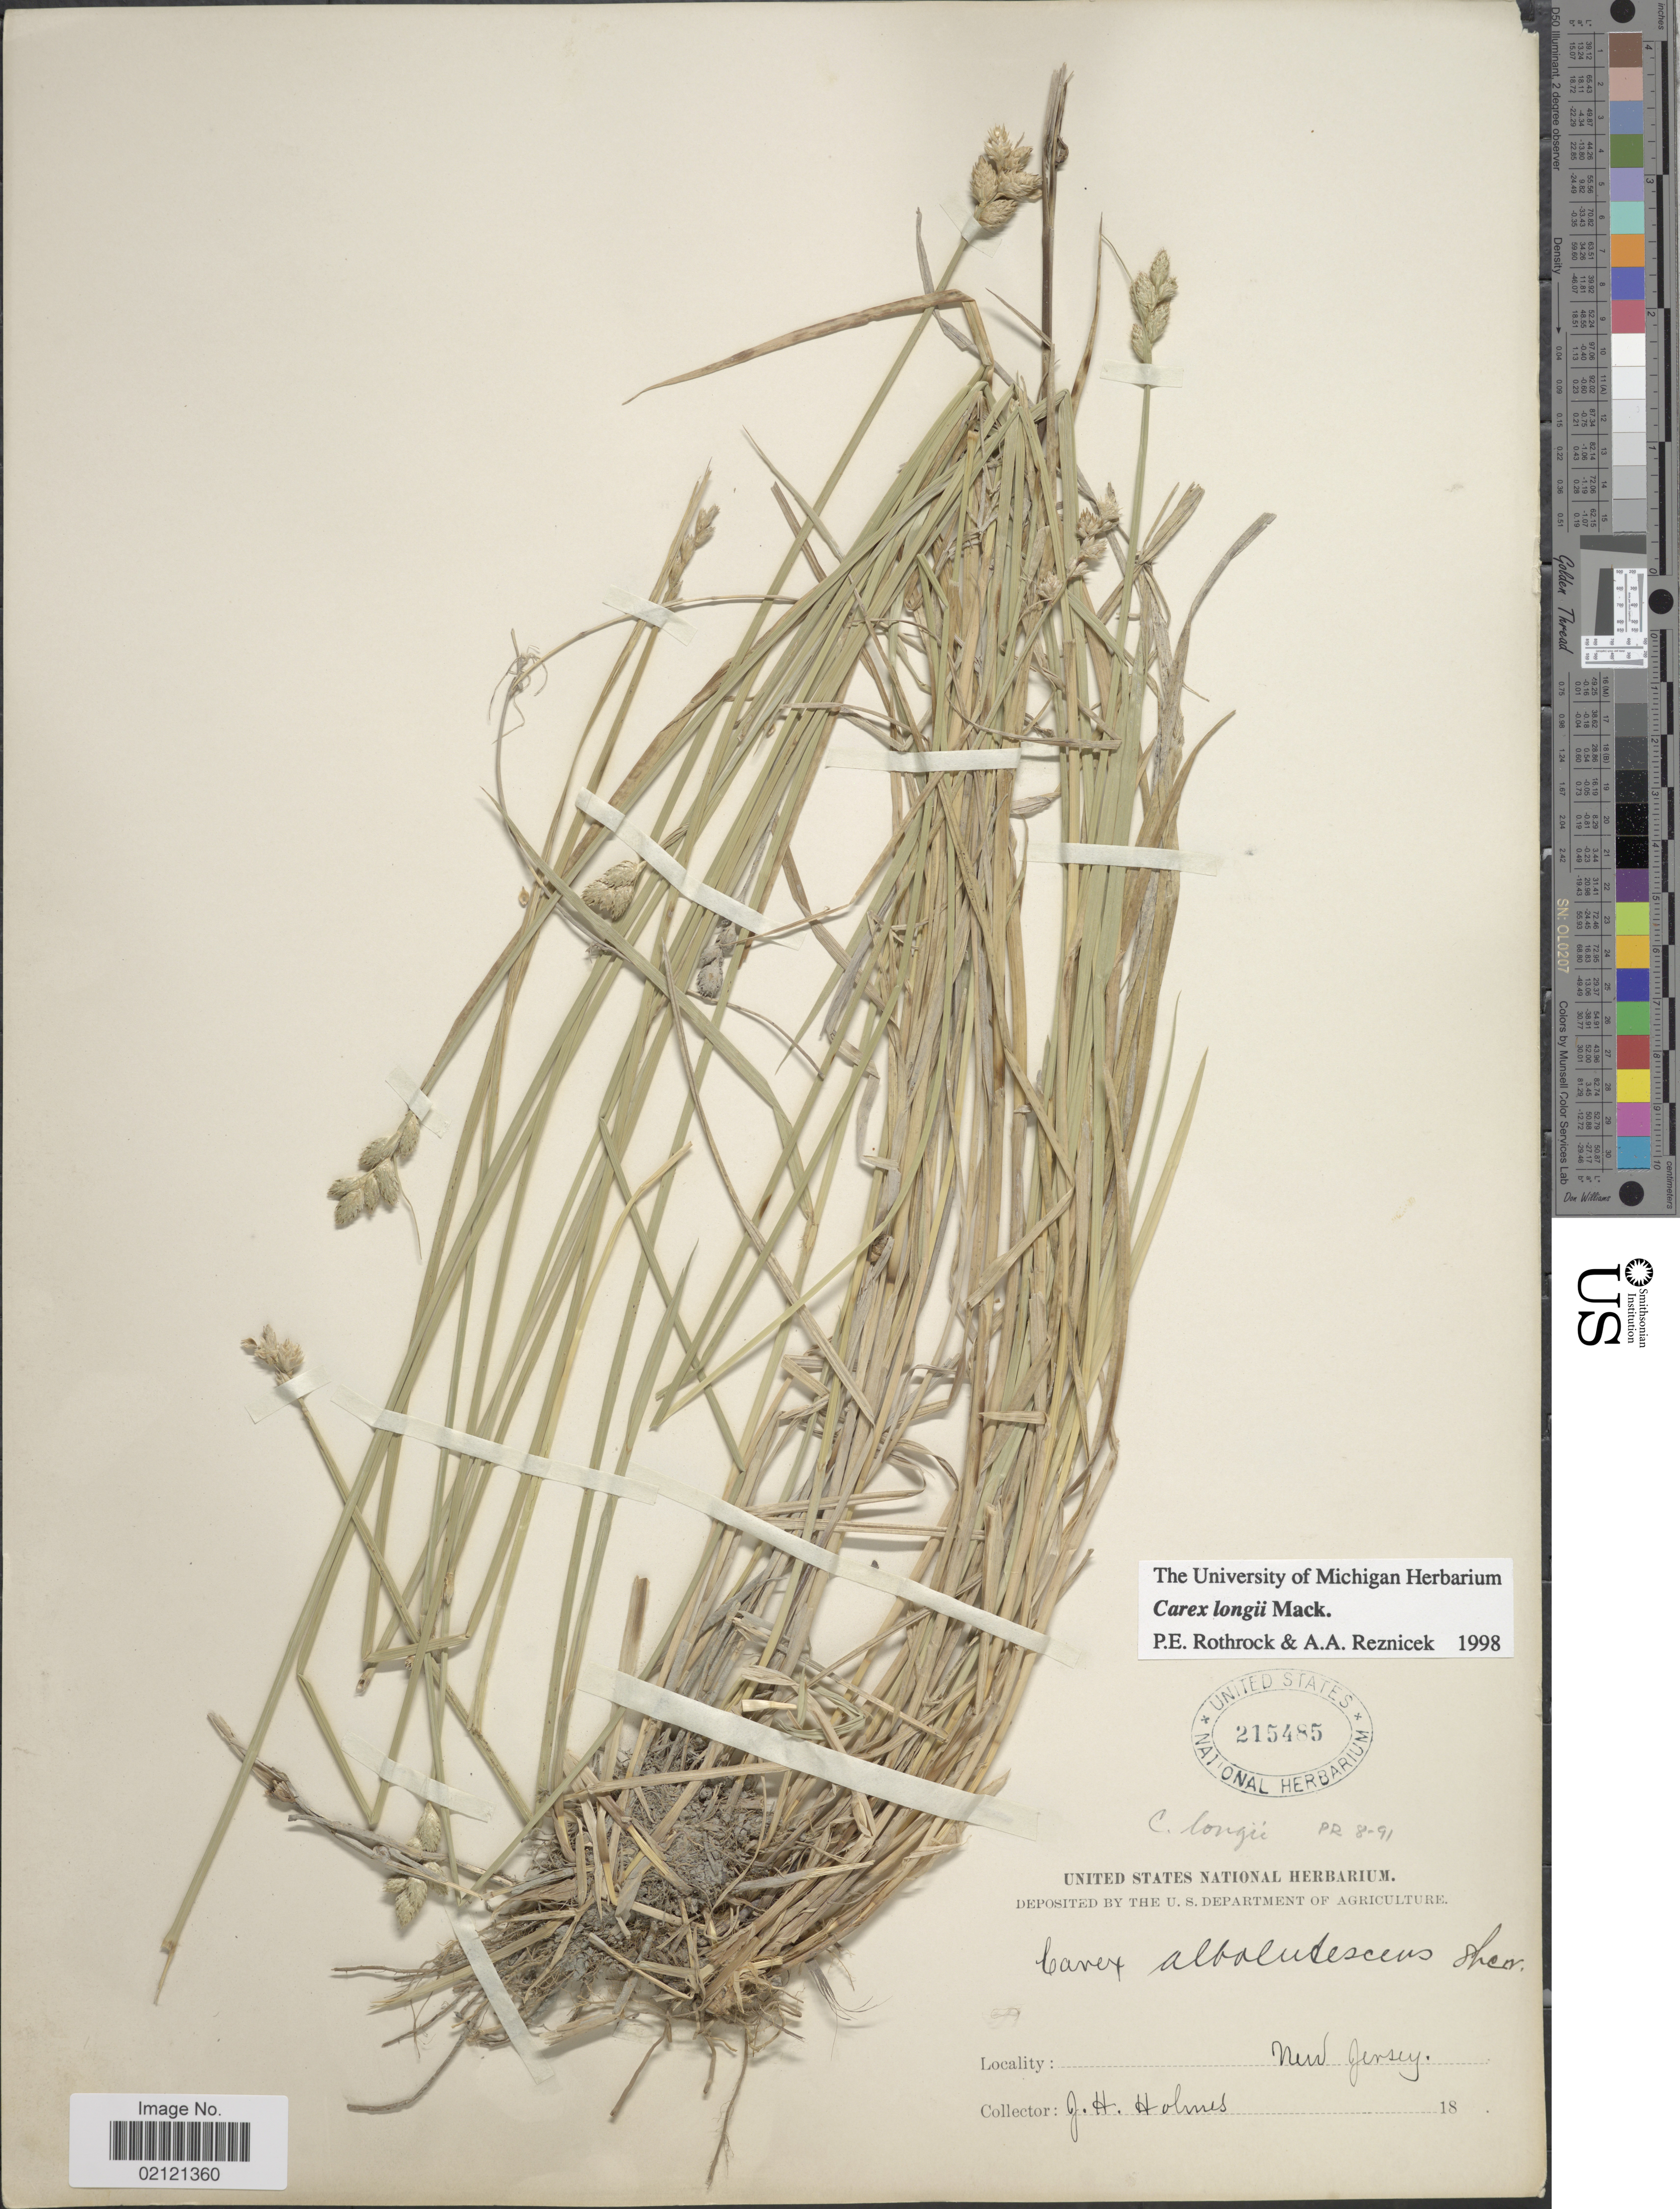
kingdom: Plantae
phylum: Tracheophyta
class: Liliopsida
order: Poales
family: Cyperaceae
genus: Carex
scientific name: Carex longii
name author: Mack.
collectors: J. Holmes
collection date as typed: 18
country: United States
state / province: New Jersey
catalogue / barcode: US 215485